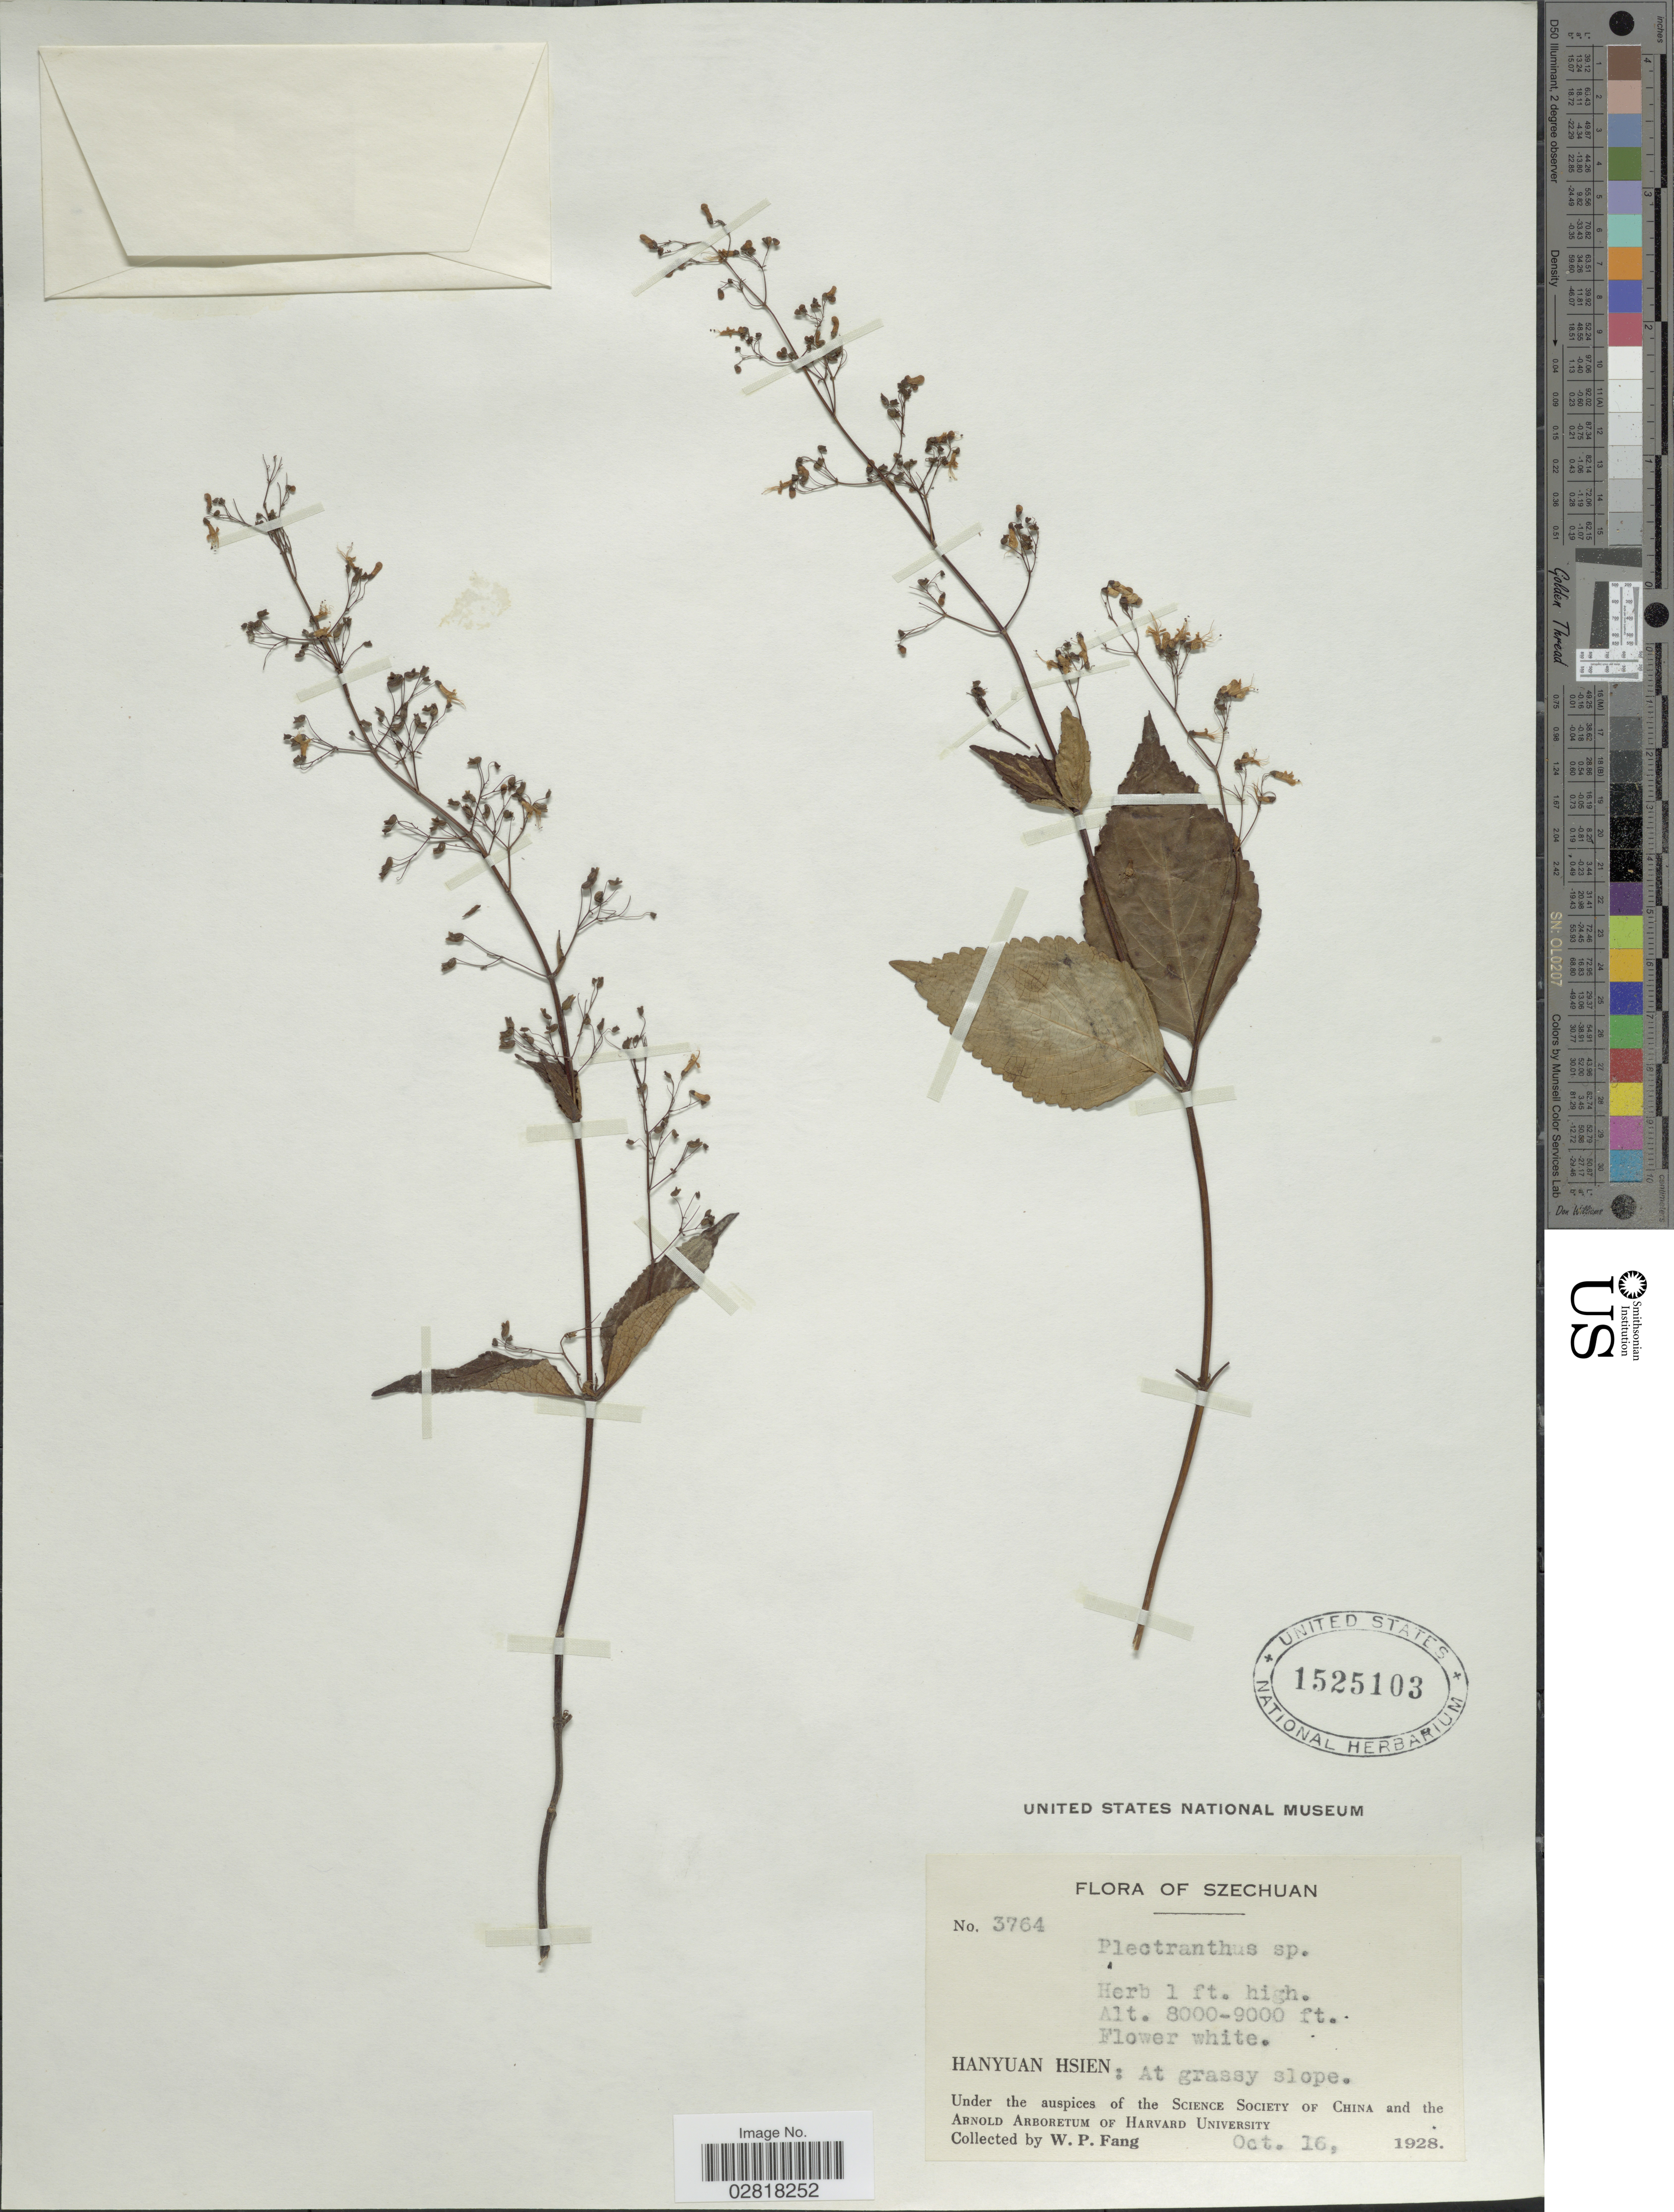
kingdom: Plantae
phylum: Tracheophyta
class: Magnoliopsida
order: Lamiales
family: Lamiaceae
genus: Plectranthus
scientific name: Plectranthus striatus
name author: Benth.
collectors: W. P. Fang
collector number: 3764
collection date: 1928-10-16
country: China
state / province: Sichuan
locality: Szechuan, Hanyuan Hsien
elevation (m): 2438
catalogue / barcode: US 1525103